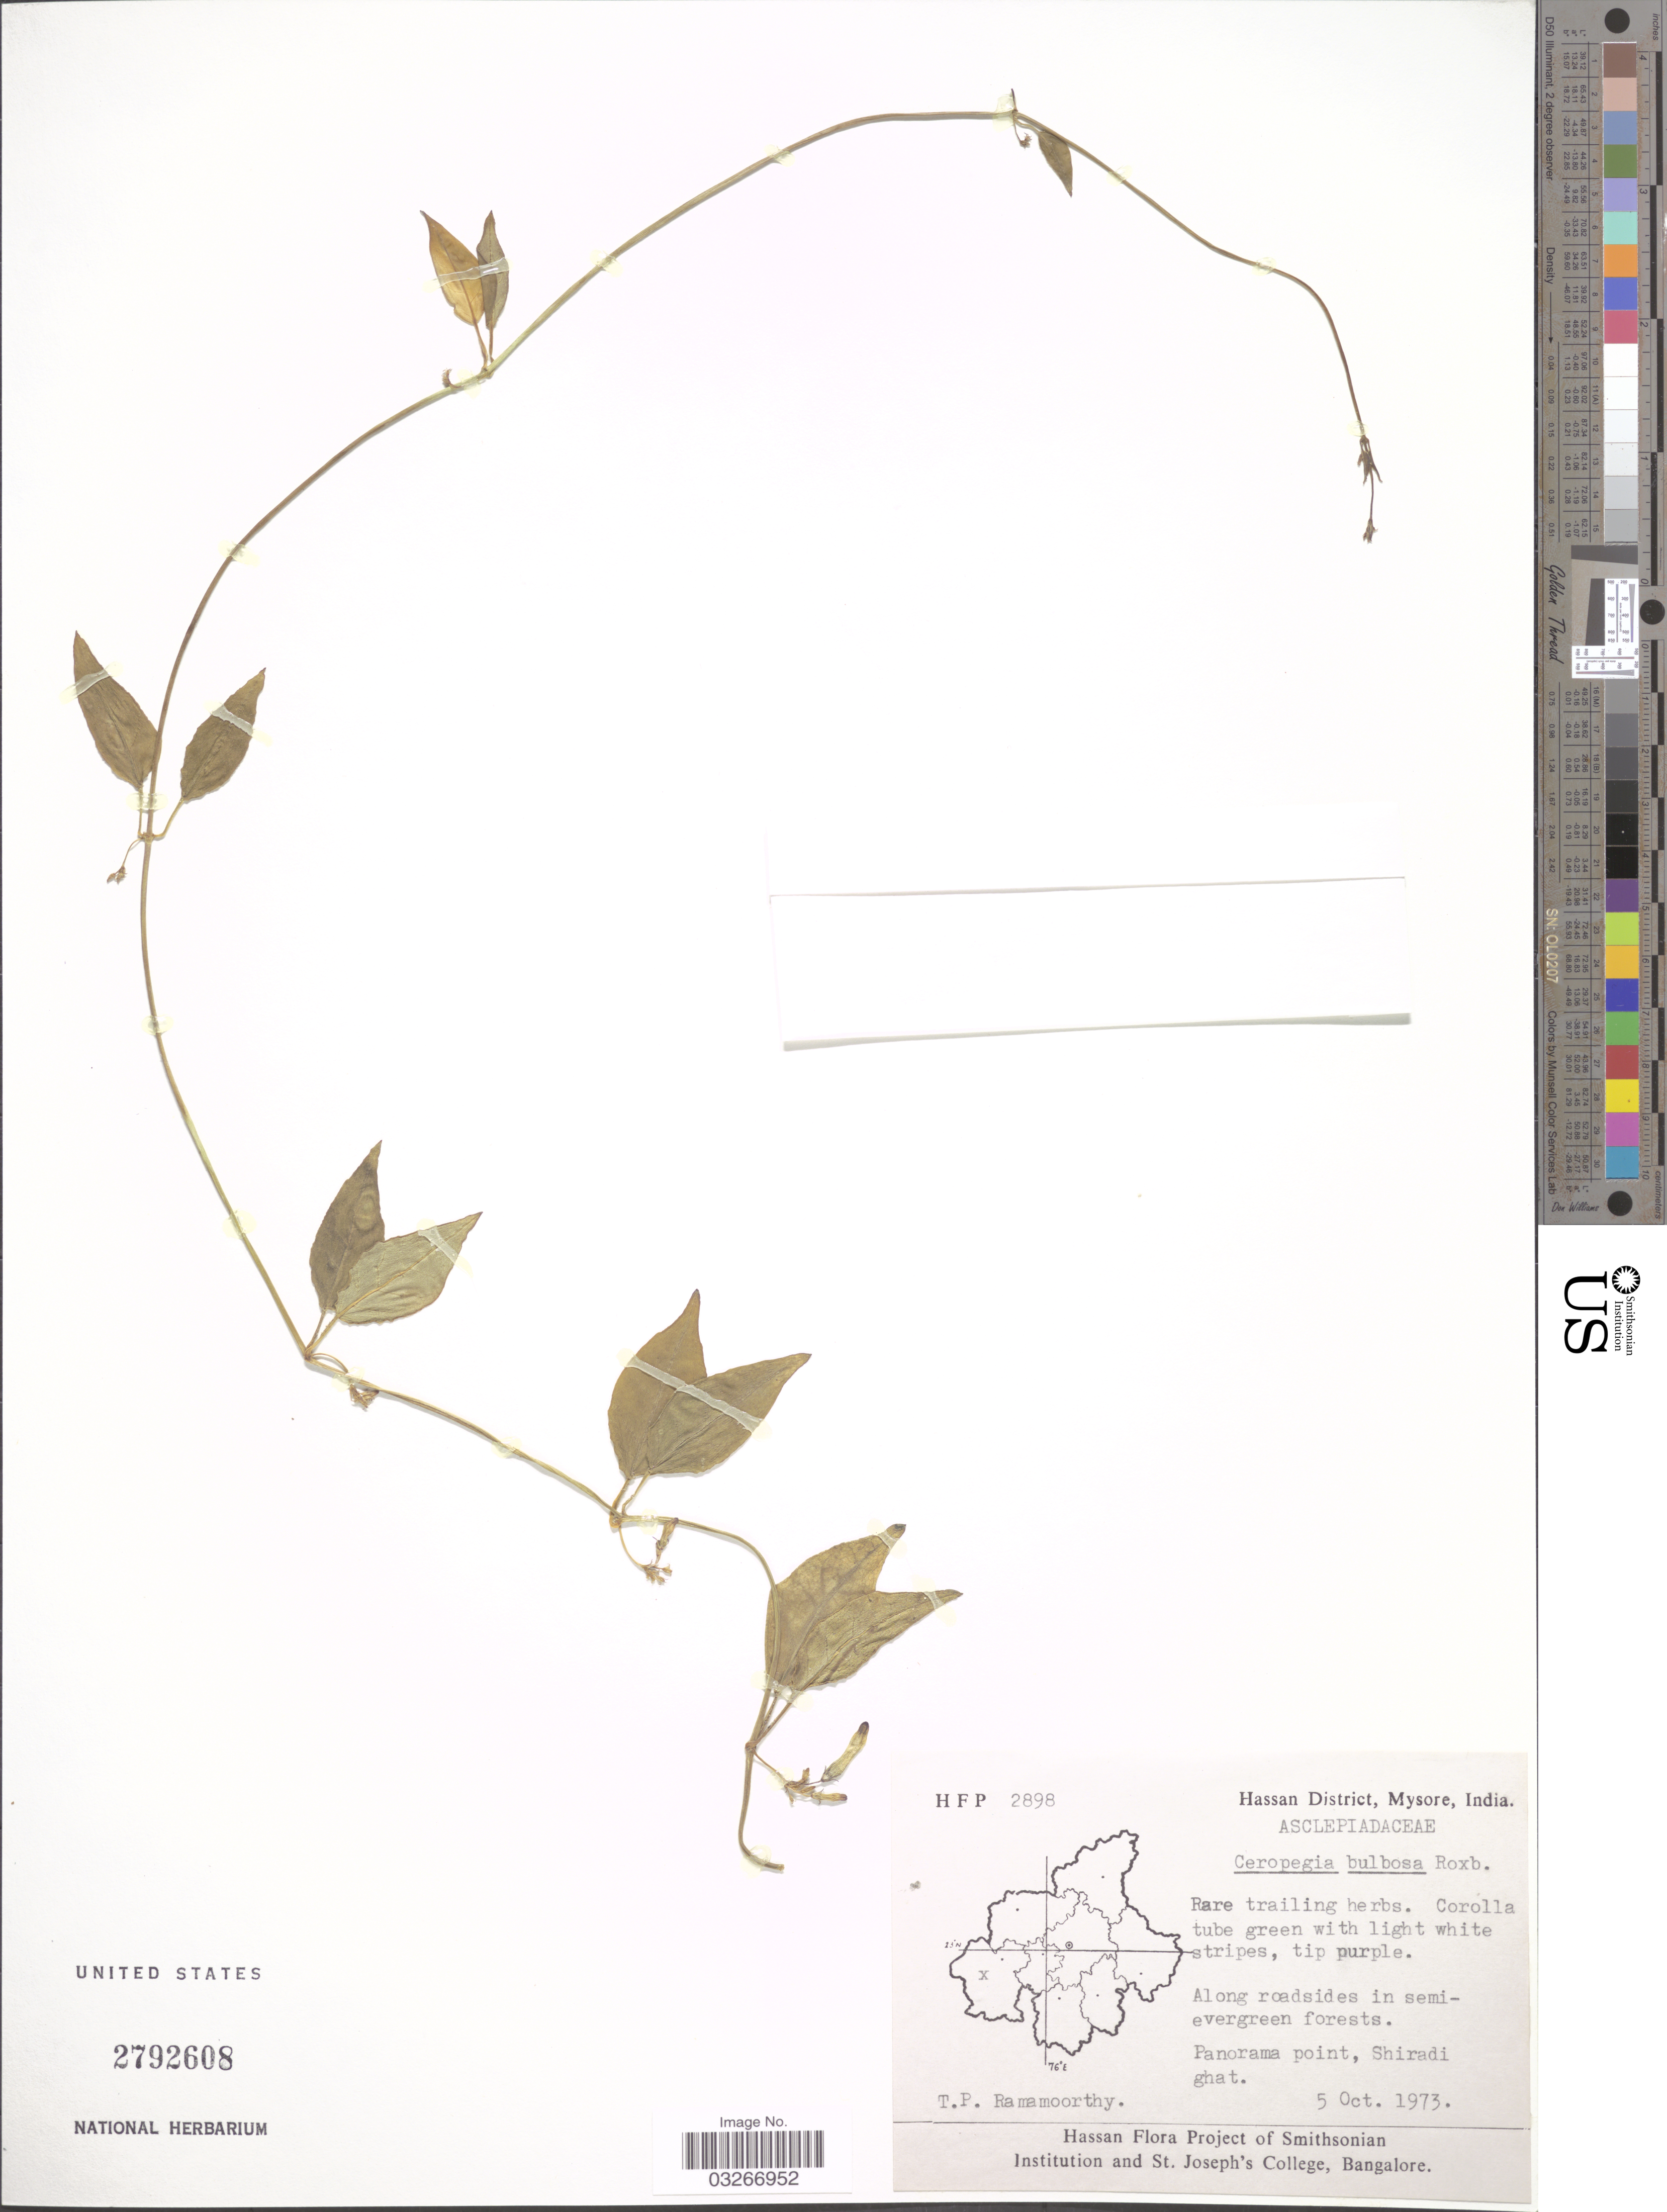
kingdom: Plantae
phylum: Tracheophyta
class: Magnoliopsida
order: Gentianales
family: Apocynaceae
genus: Ceropegia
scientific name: Ceropegia bulbosa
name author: Roxb.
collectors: T. P. Ramamoorthy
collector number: HFP2898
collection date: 1973-10-05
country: India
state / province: Karnataka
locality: Hassan District, Mysore. Panorama point, Shiradi ghat.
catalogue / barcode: US 2792608